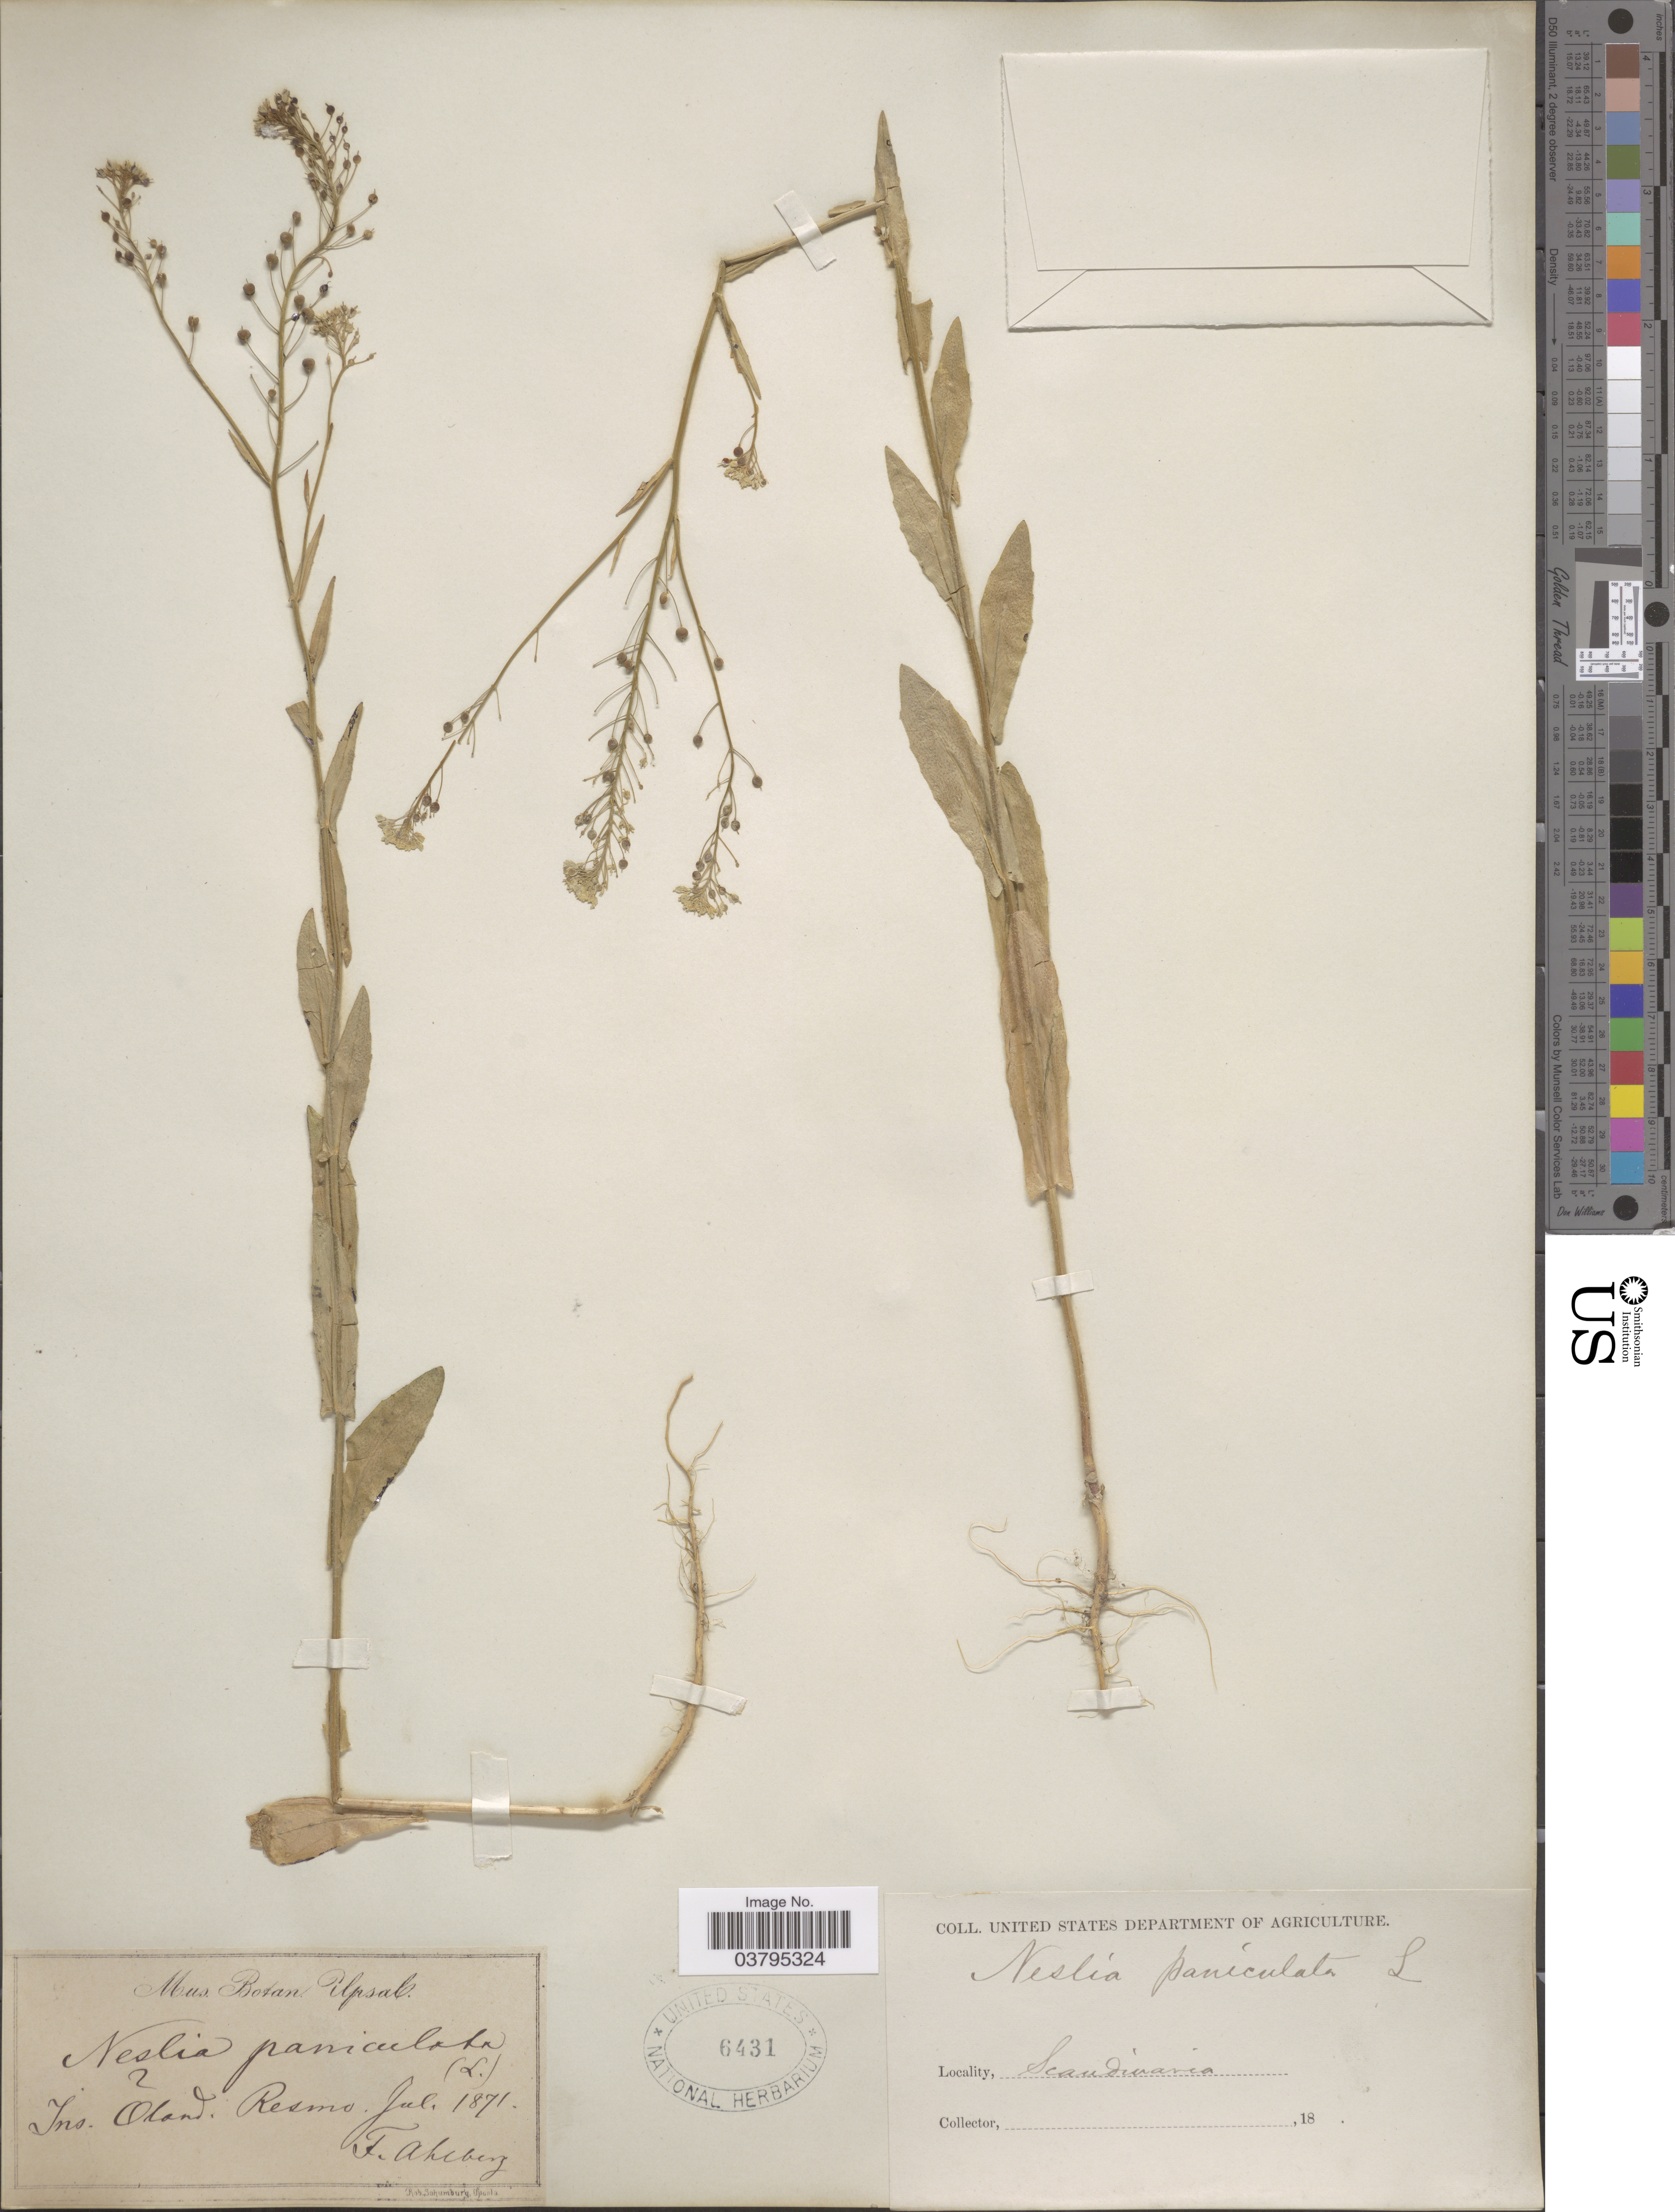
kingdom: Plantae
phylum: Tracheophyta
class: Magnoliopsida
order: Brassicales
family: Brassicaceae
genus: Neslia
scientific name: Neslia paniculata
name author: (L.) Desv.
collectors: F. Ahlberg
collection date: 1871-07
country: Sweden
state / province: Kalmar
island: Oland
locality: Ins. Oland. Resmo. Scandinavia.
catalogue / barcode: US 6431